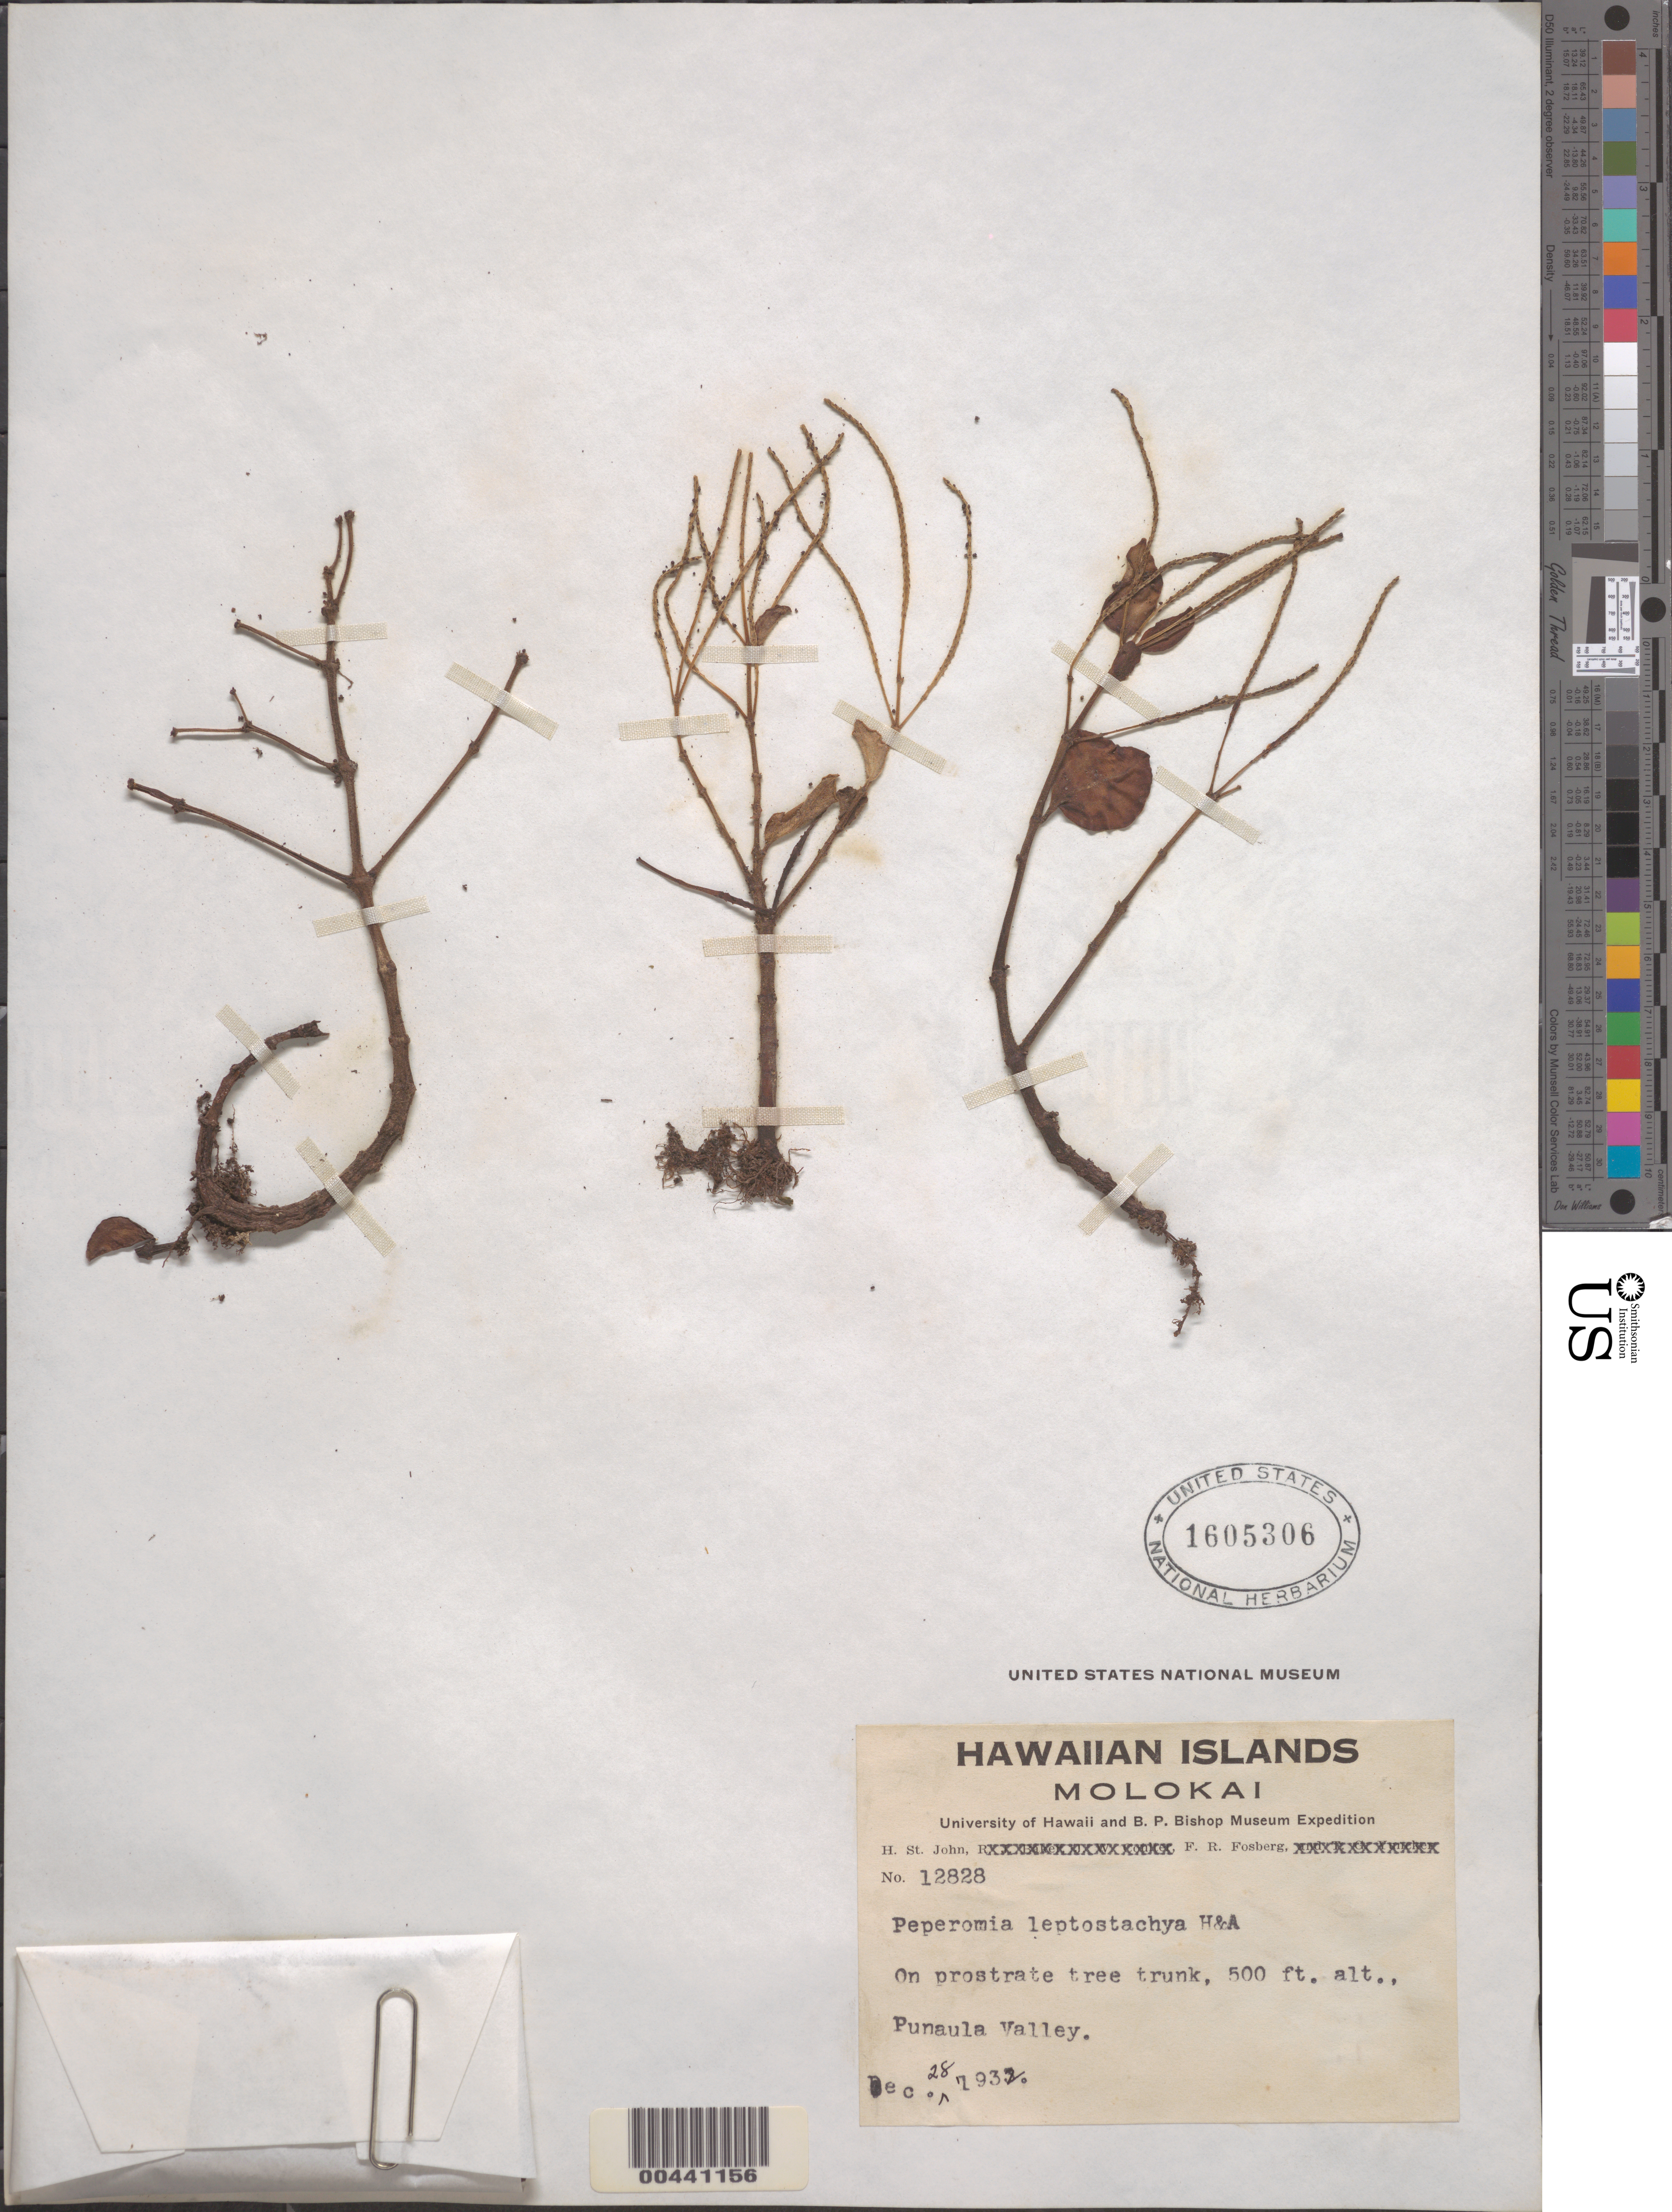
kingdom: Plantae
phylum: Tracheophyta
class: Magnoliopsida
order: Piperales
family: Piperaceae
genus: Peperomia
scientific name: Peperomia leptostachya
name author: Hook. & Arn.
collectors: H. St. John & F. R. Fosberg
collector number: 12828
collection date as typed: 28 Dec 1932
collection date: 1932-12-28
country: United States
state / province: Hawaii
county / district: Maui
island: Moloka'i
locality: Punaula Valley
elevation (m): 152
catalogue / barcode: US 1605306